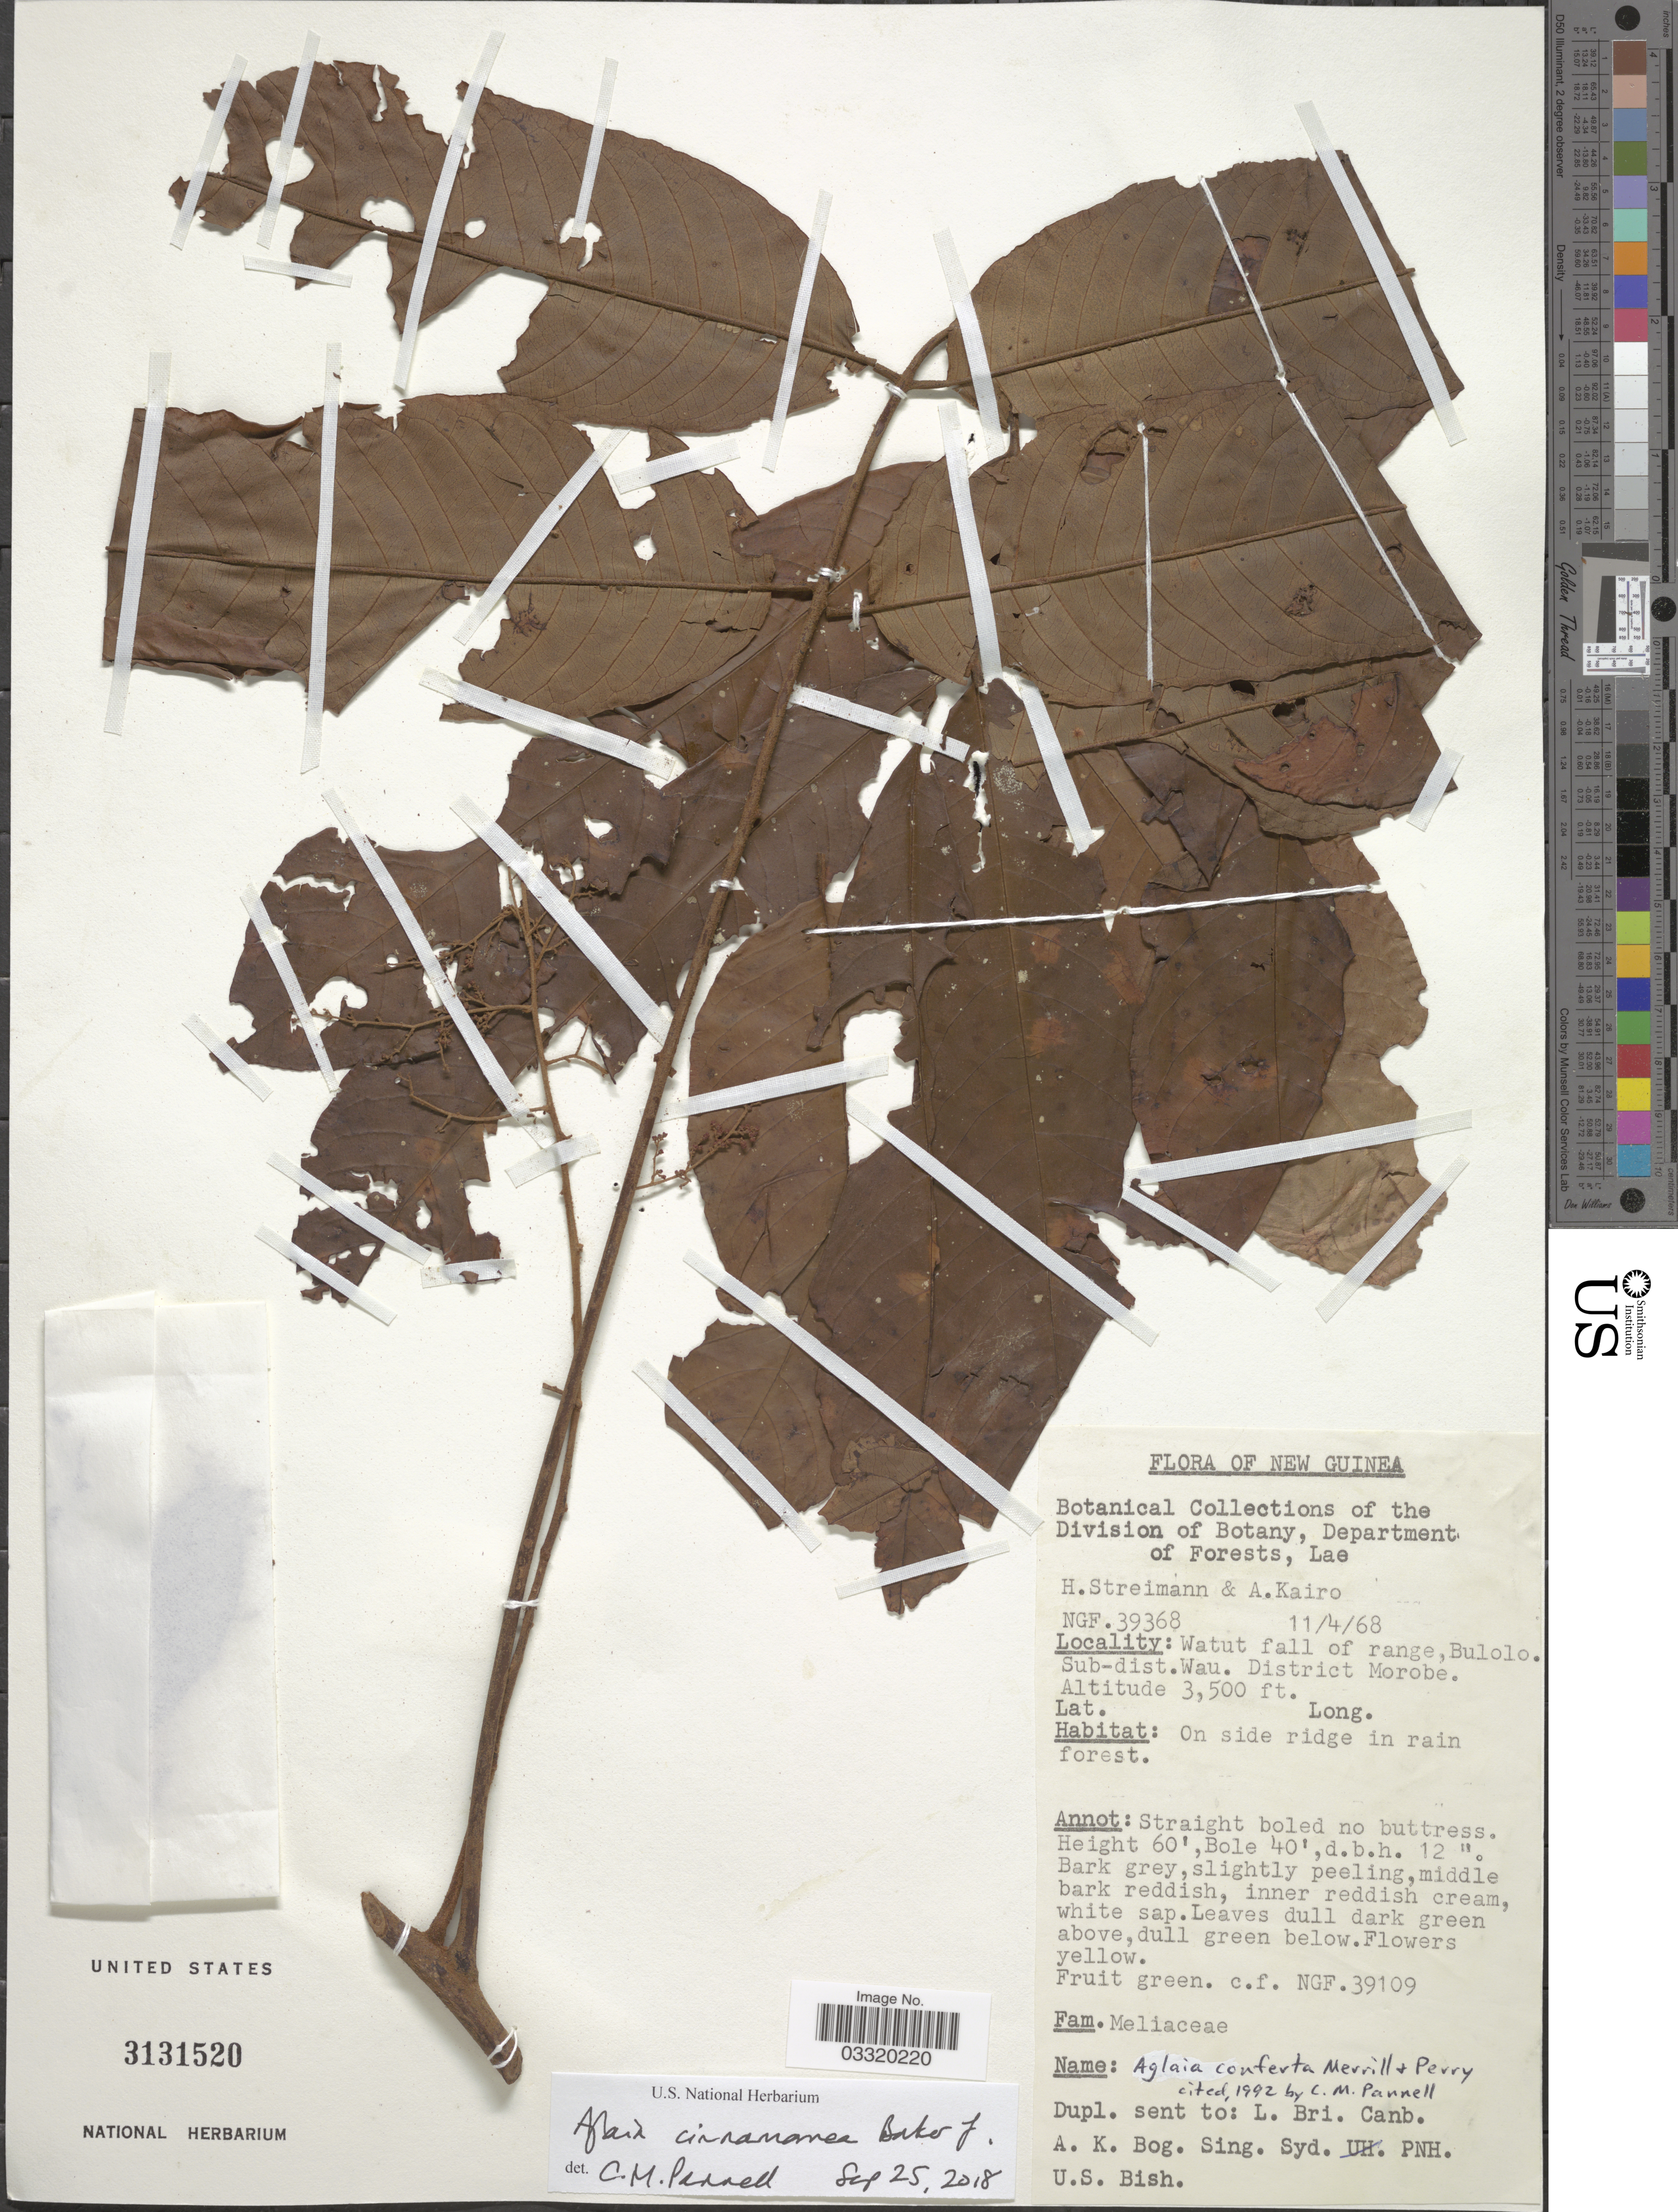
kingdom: Plantae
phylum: Tracheophyta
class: Magnoliopsida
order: Sapindales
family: Meliaceae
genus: Aglaia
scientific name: Aglaia cinnamomea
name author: Baker f.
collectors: H. Streimann & A. Kairo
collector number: NGF39368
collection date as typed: Transcribed d/m/y: 11/4/68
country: Papua New Guinea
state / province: Morobe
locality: New Guinea. Watut fall of range, Bulolo. Sub-dist. Wau. District Morobe.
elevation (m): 1067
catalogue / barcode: US 3131520